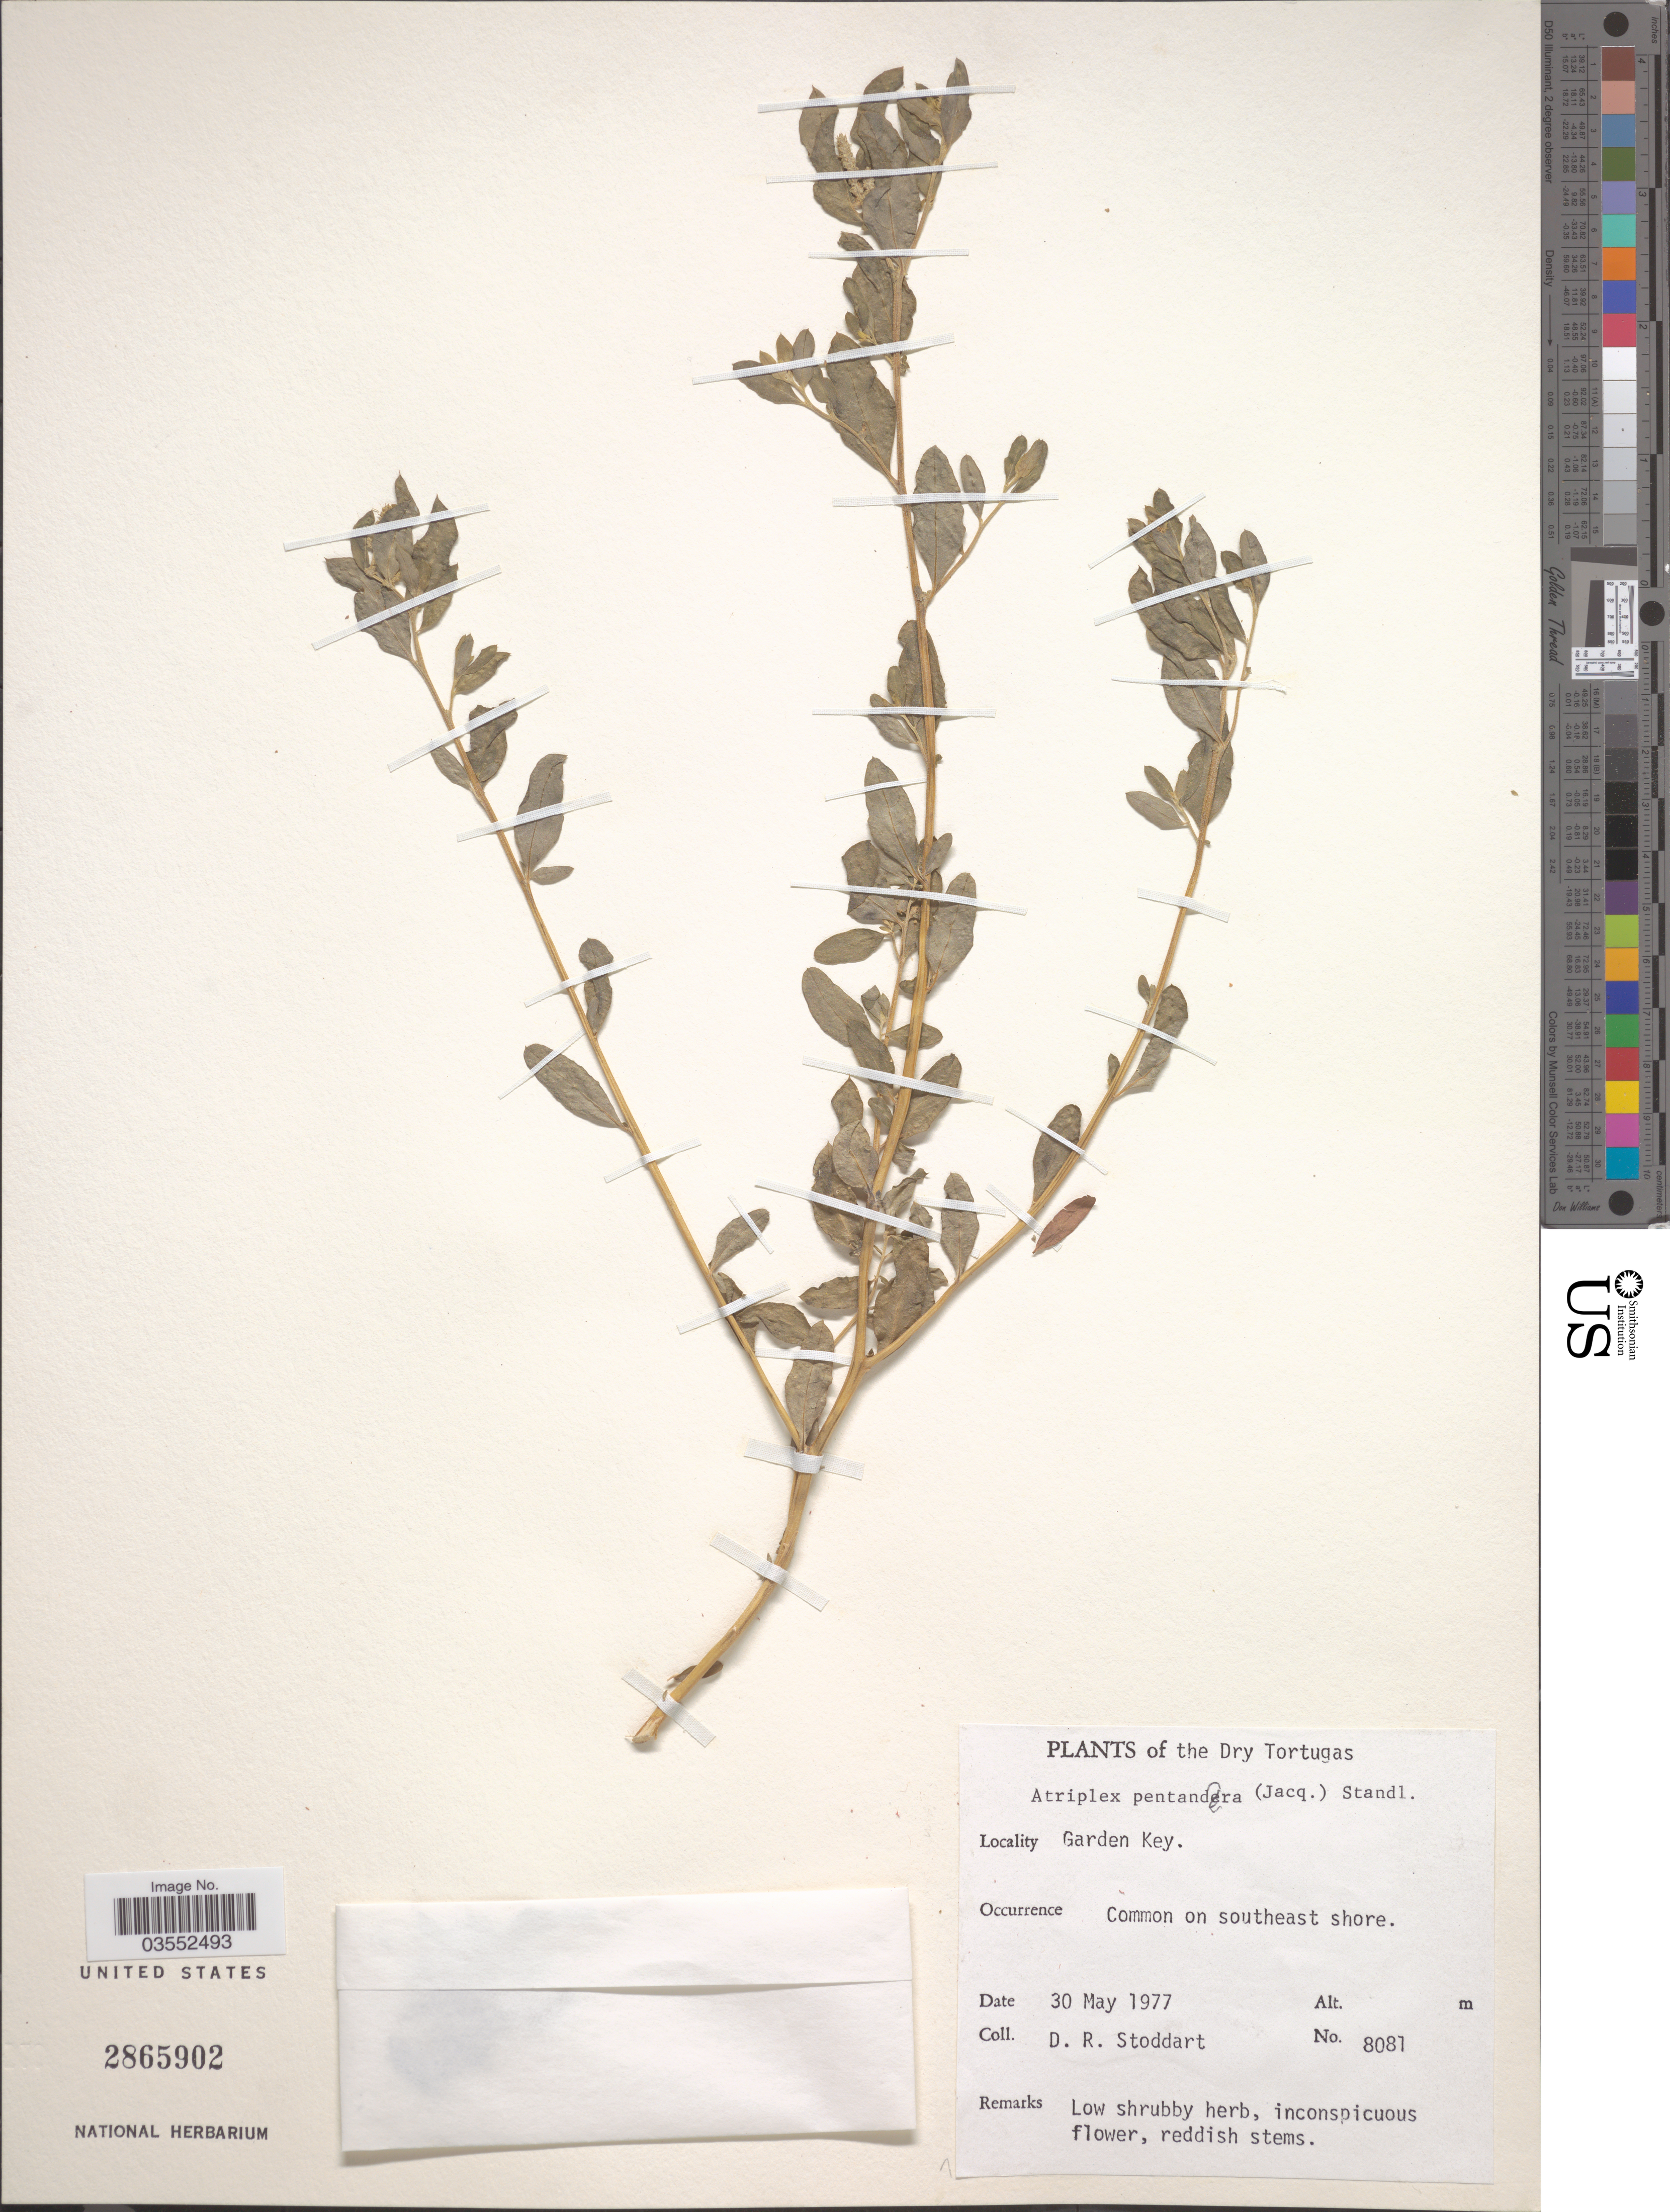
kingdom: Plantae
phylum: Tracheophyta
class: Magnoliopsida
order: Caryophyllales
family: Amaranthaceae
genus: Atriplex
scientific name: Atriplex pentandra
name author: (Jacq.) Standl.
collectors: D. R. Stoddart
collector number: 8081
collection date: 1977-05-30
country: United States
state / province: Florida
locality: Dry Tortugas. Garden Key.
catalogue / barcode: US 2865902